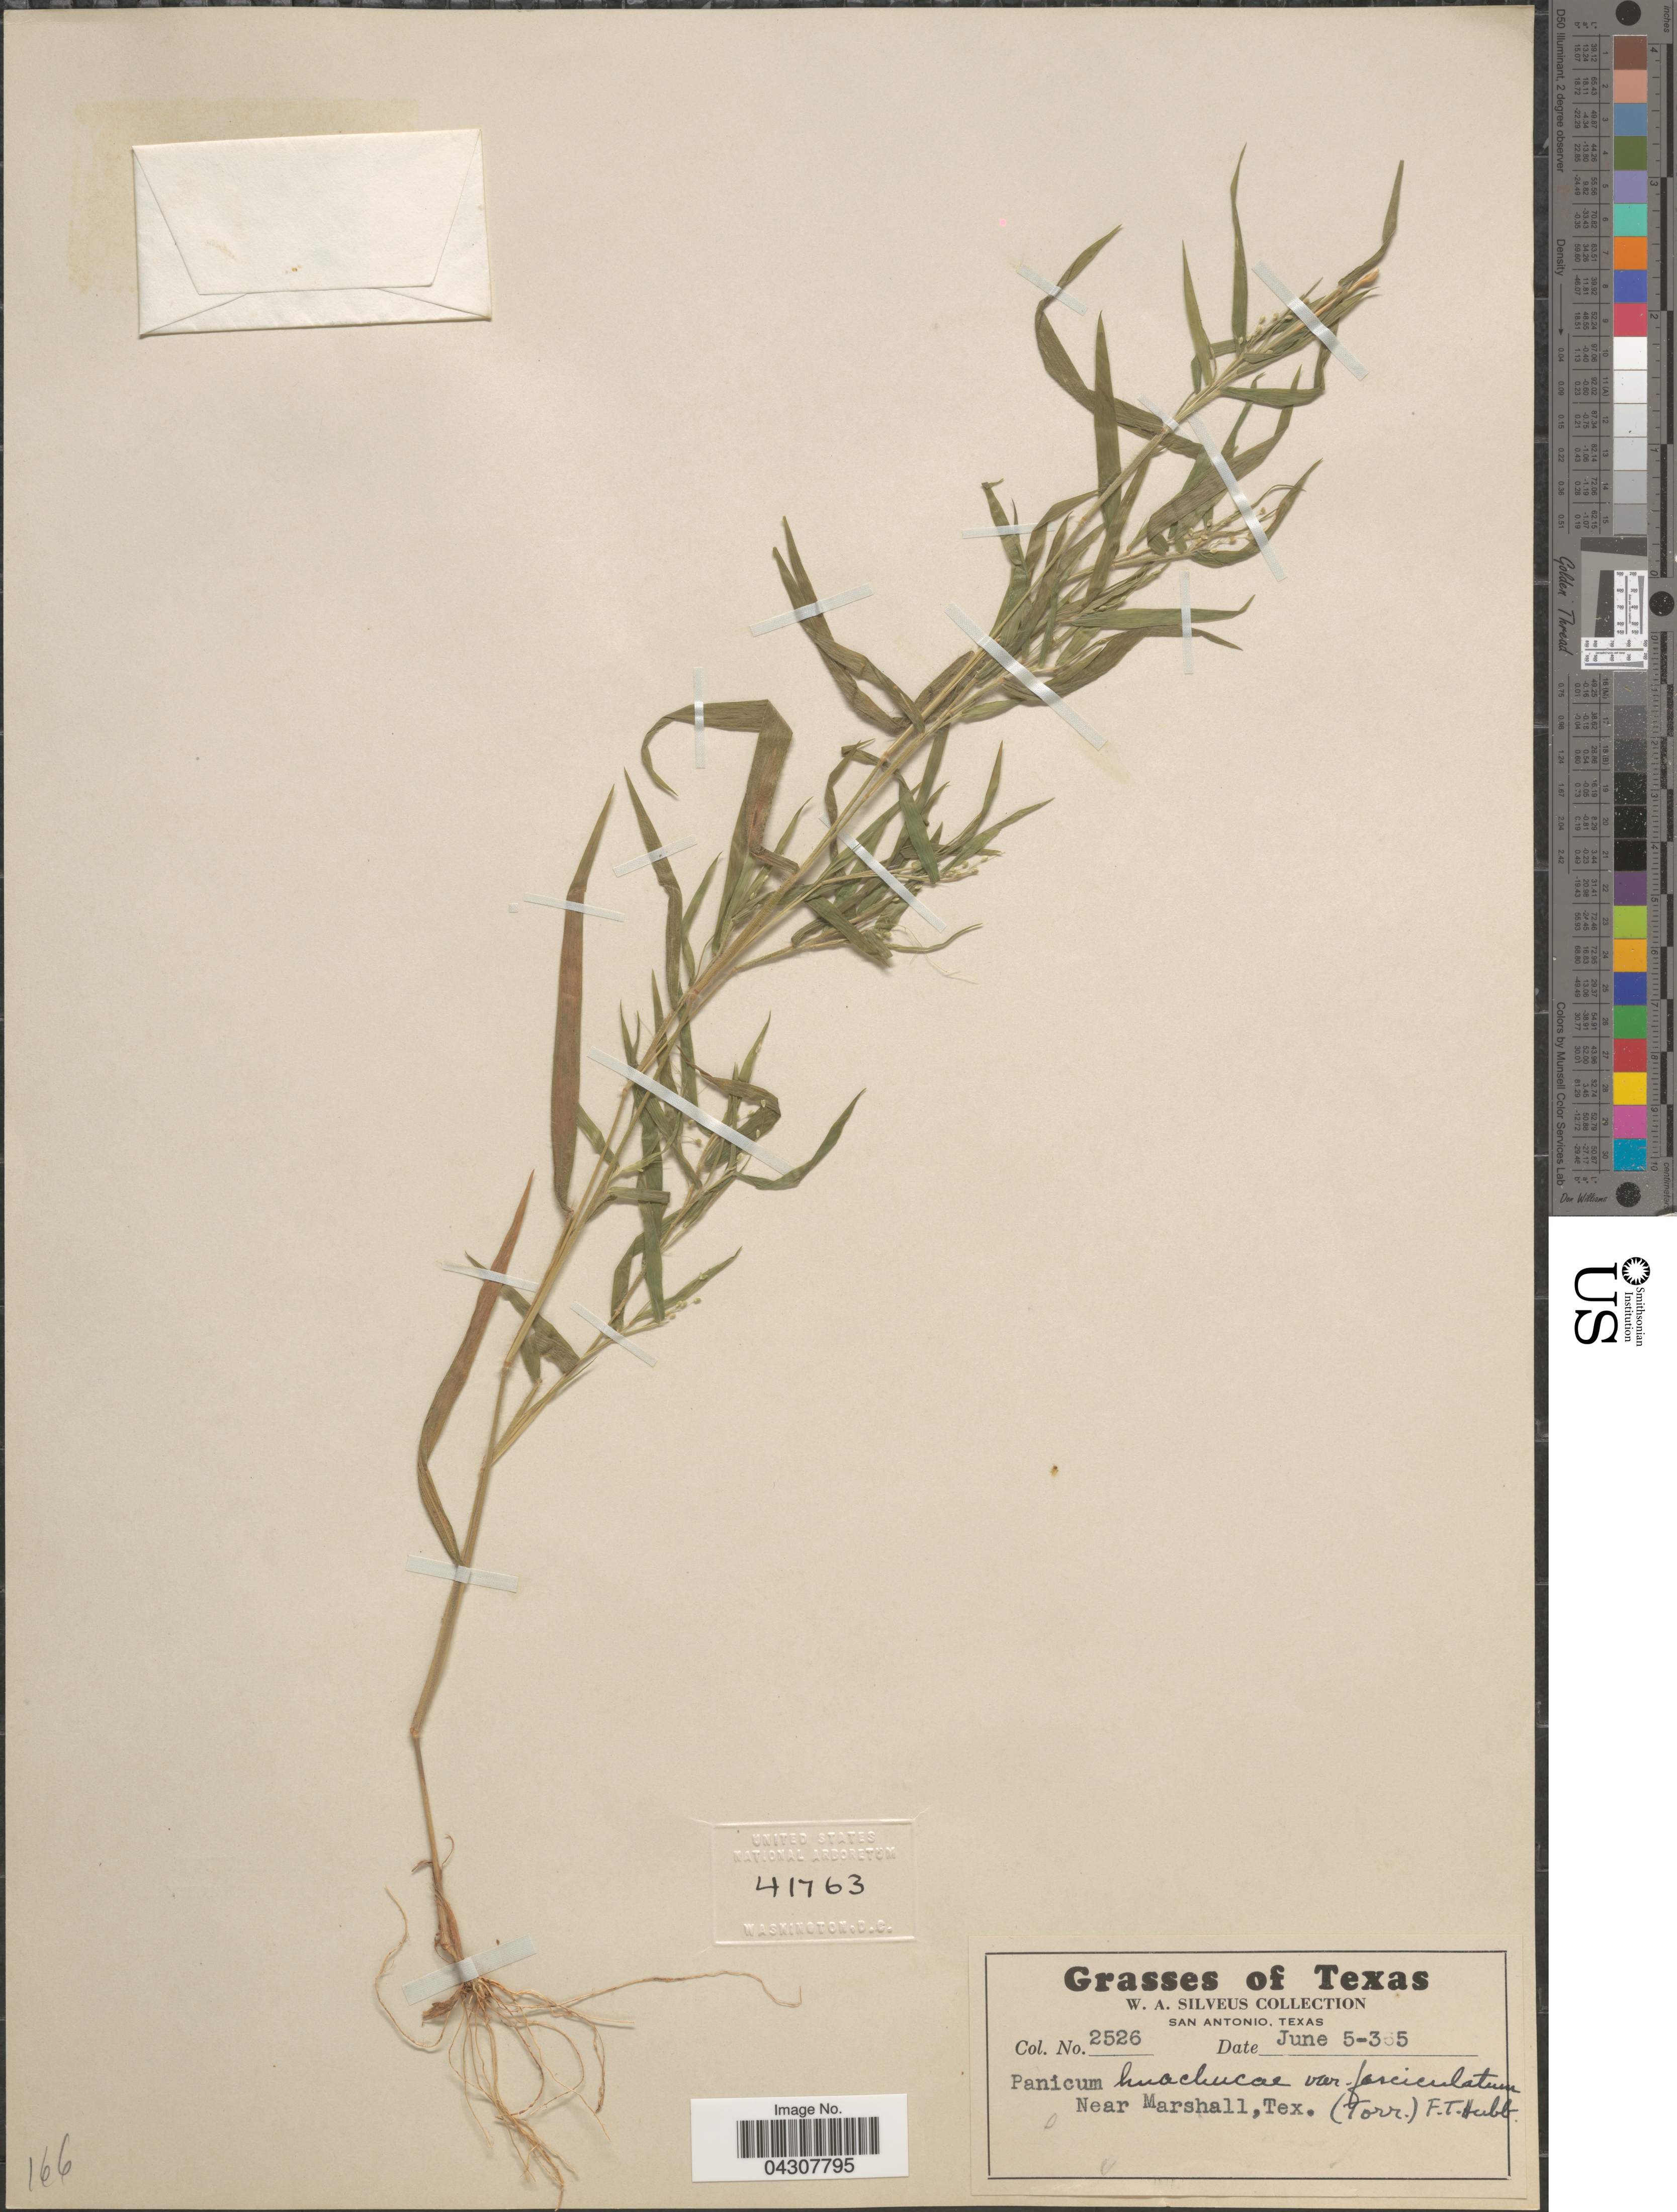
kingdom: Plantae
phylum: Tracheophyta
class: Liliopsida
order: Poales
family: Poaceae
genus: Dichanthelium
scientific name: Dichanthelium acuminatum var. acuminatum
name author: (Sw.) Gould & C.A. Clark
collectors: W. Silveus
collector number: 2526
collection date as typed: Transcribed d/m/y: 5/6/35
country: United States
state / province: Texas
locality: Near Marshall.